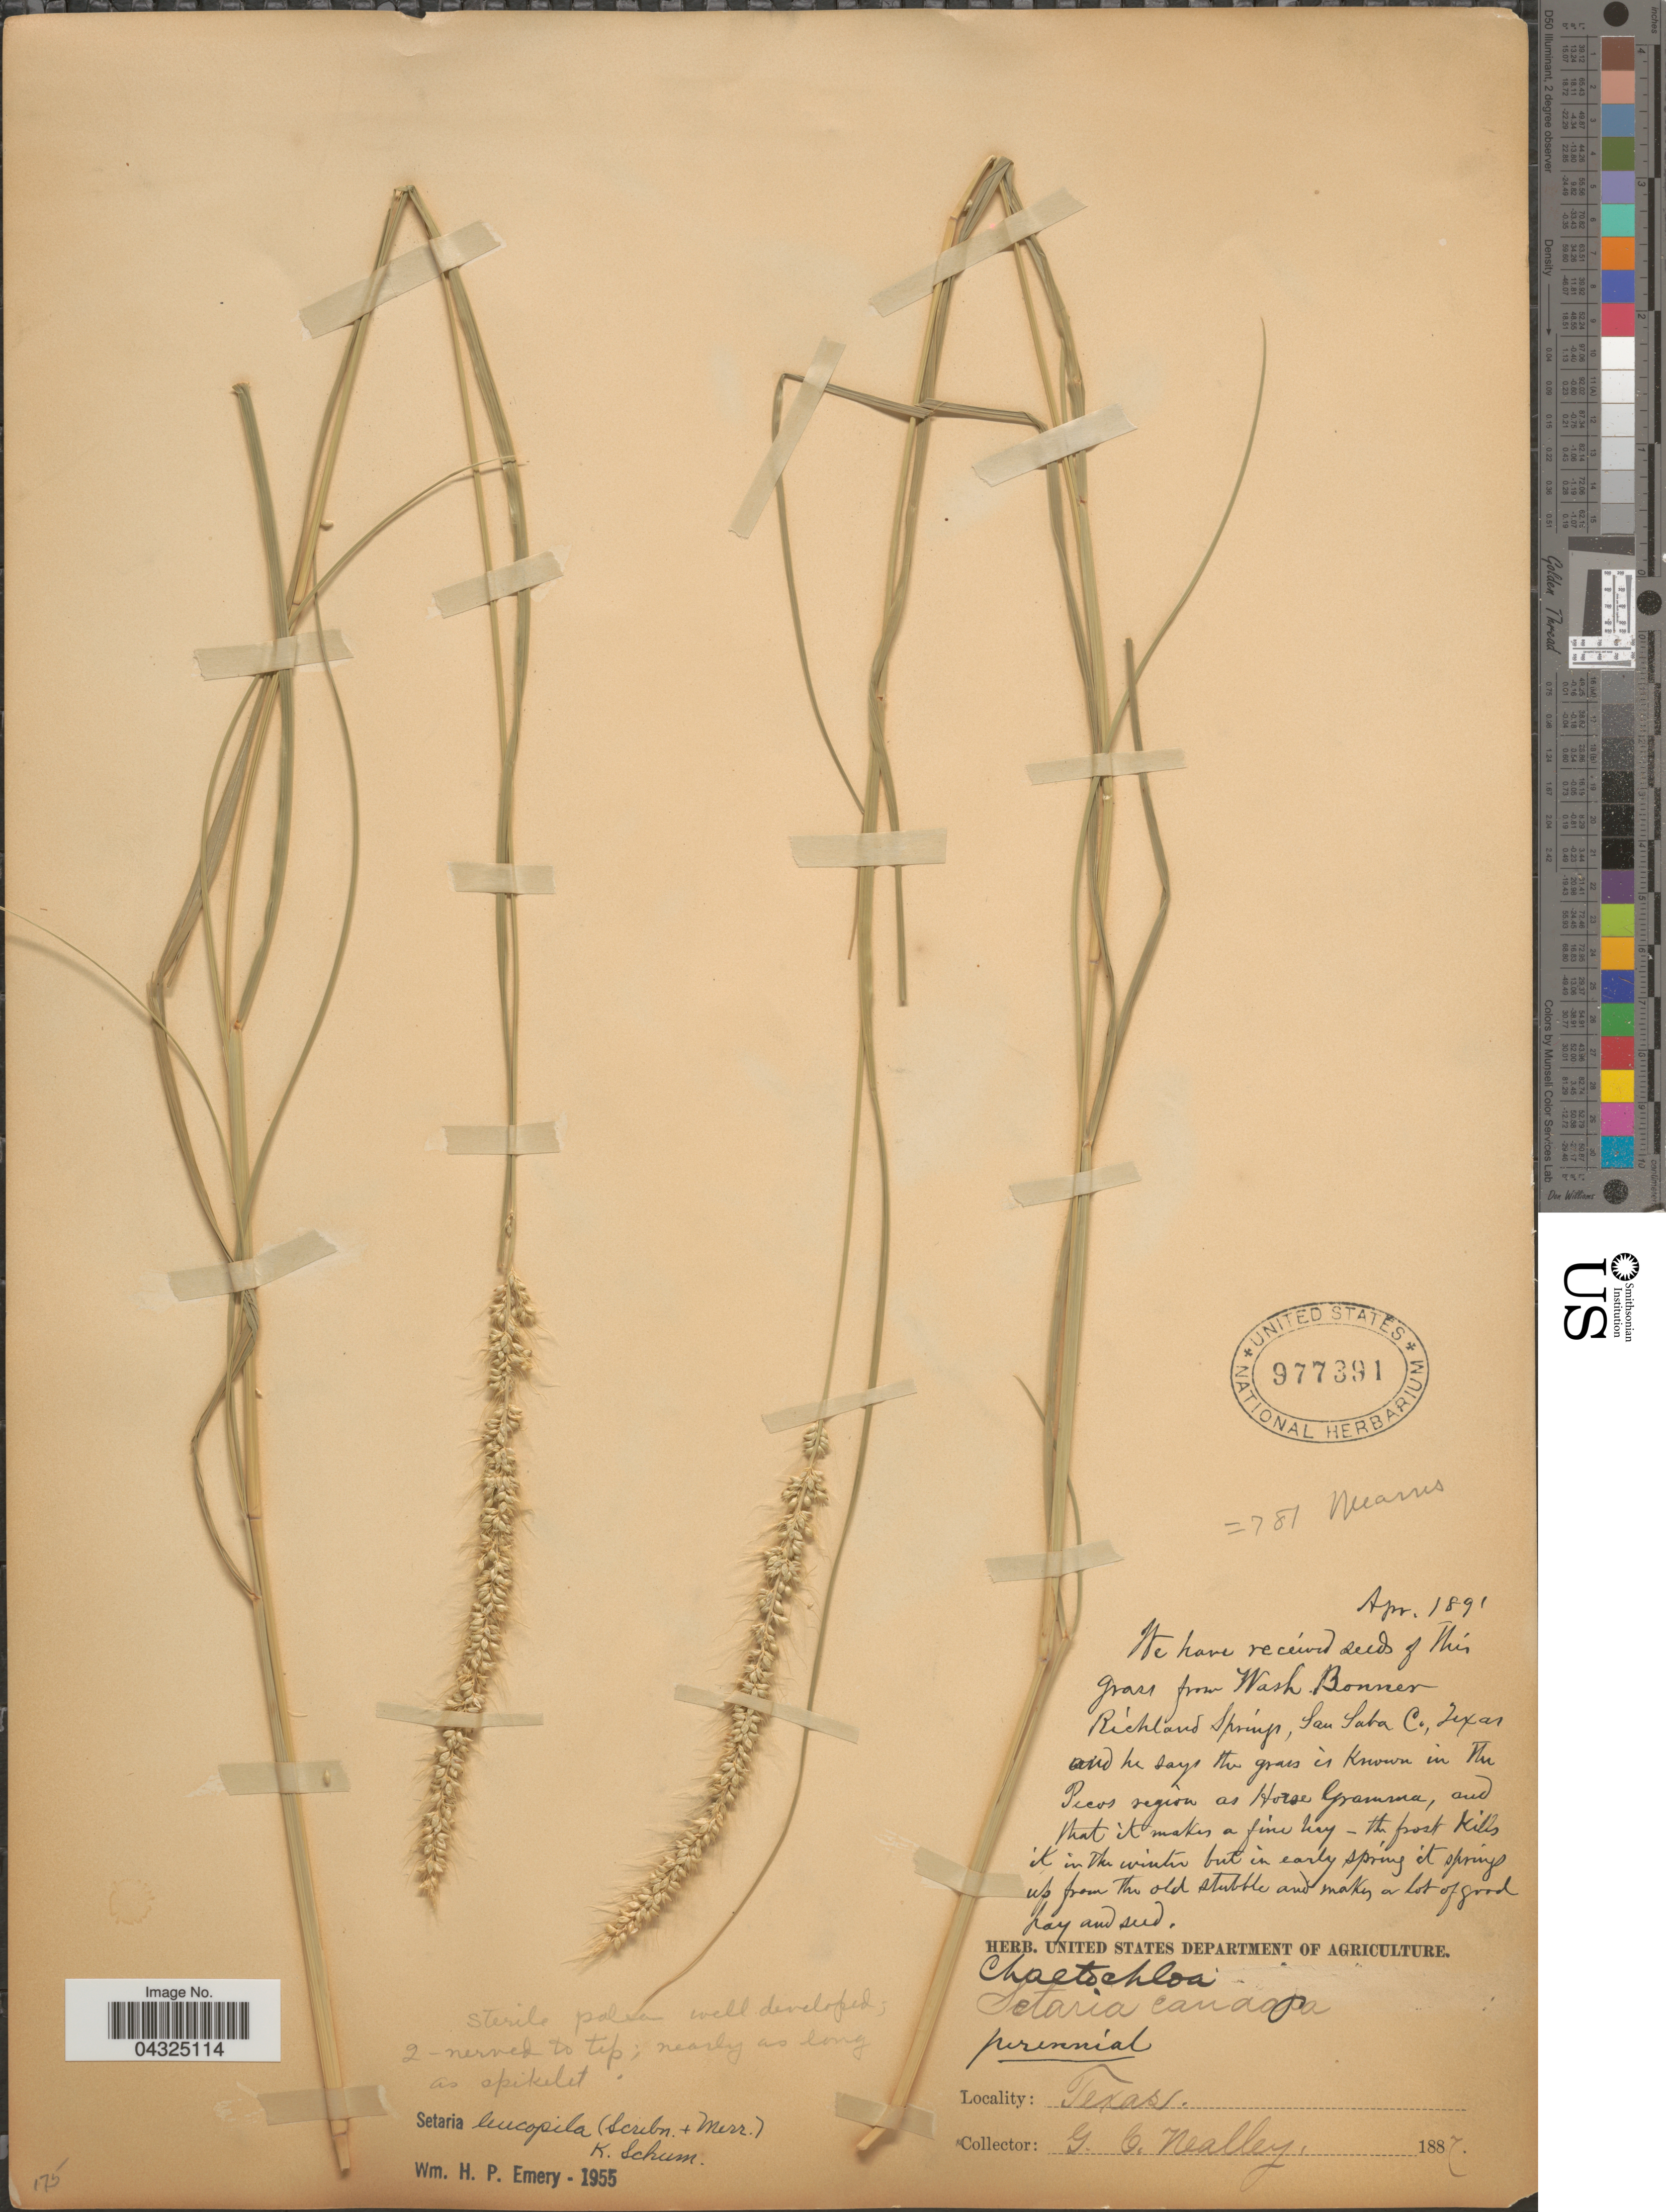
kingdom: Plantae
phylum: Tracheophyta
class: Liliopsida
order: Poales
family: Poaceae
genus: Setaria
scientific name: Setaria leucopila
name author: (Scribn. & Merr.) K. Schum.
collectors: G. C. Nealley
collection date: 1887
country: United States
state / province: Texas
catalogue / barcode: US 977391